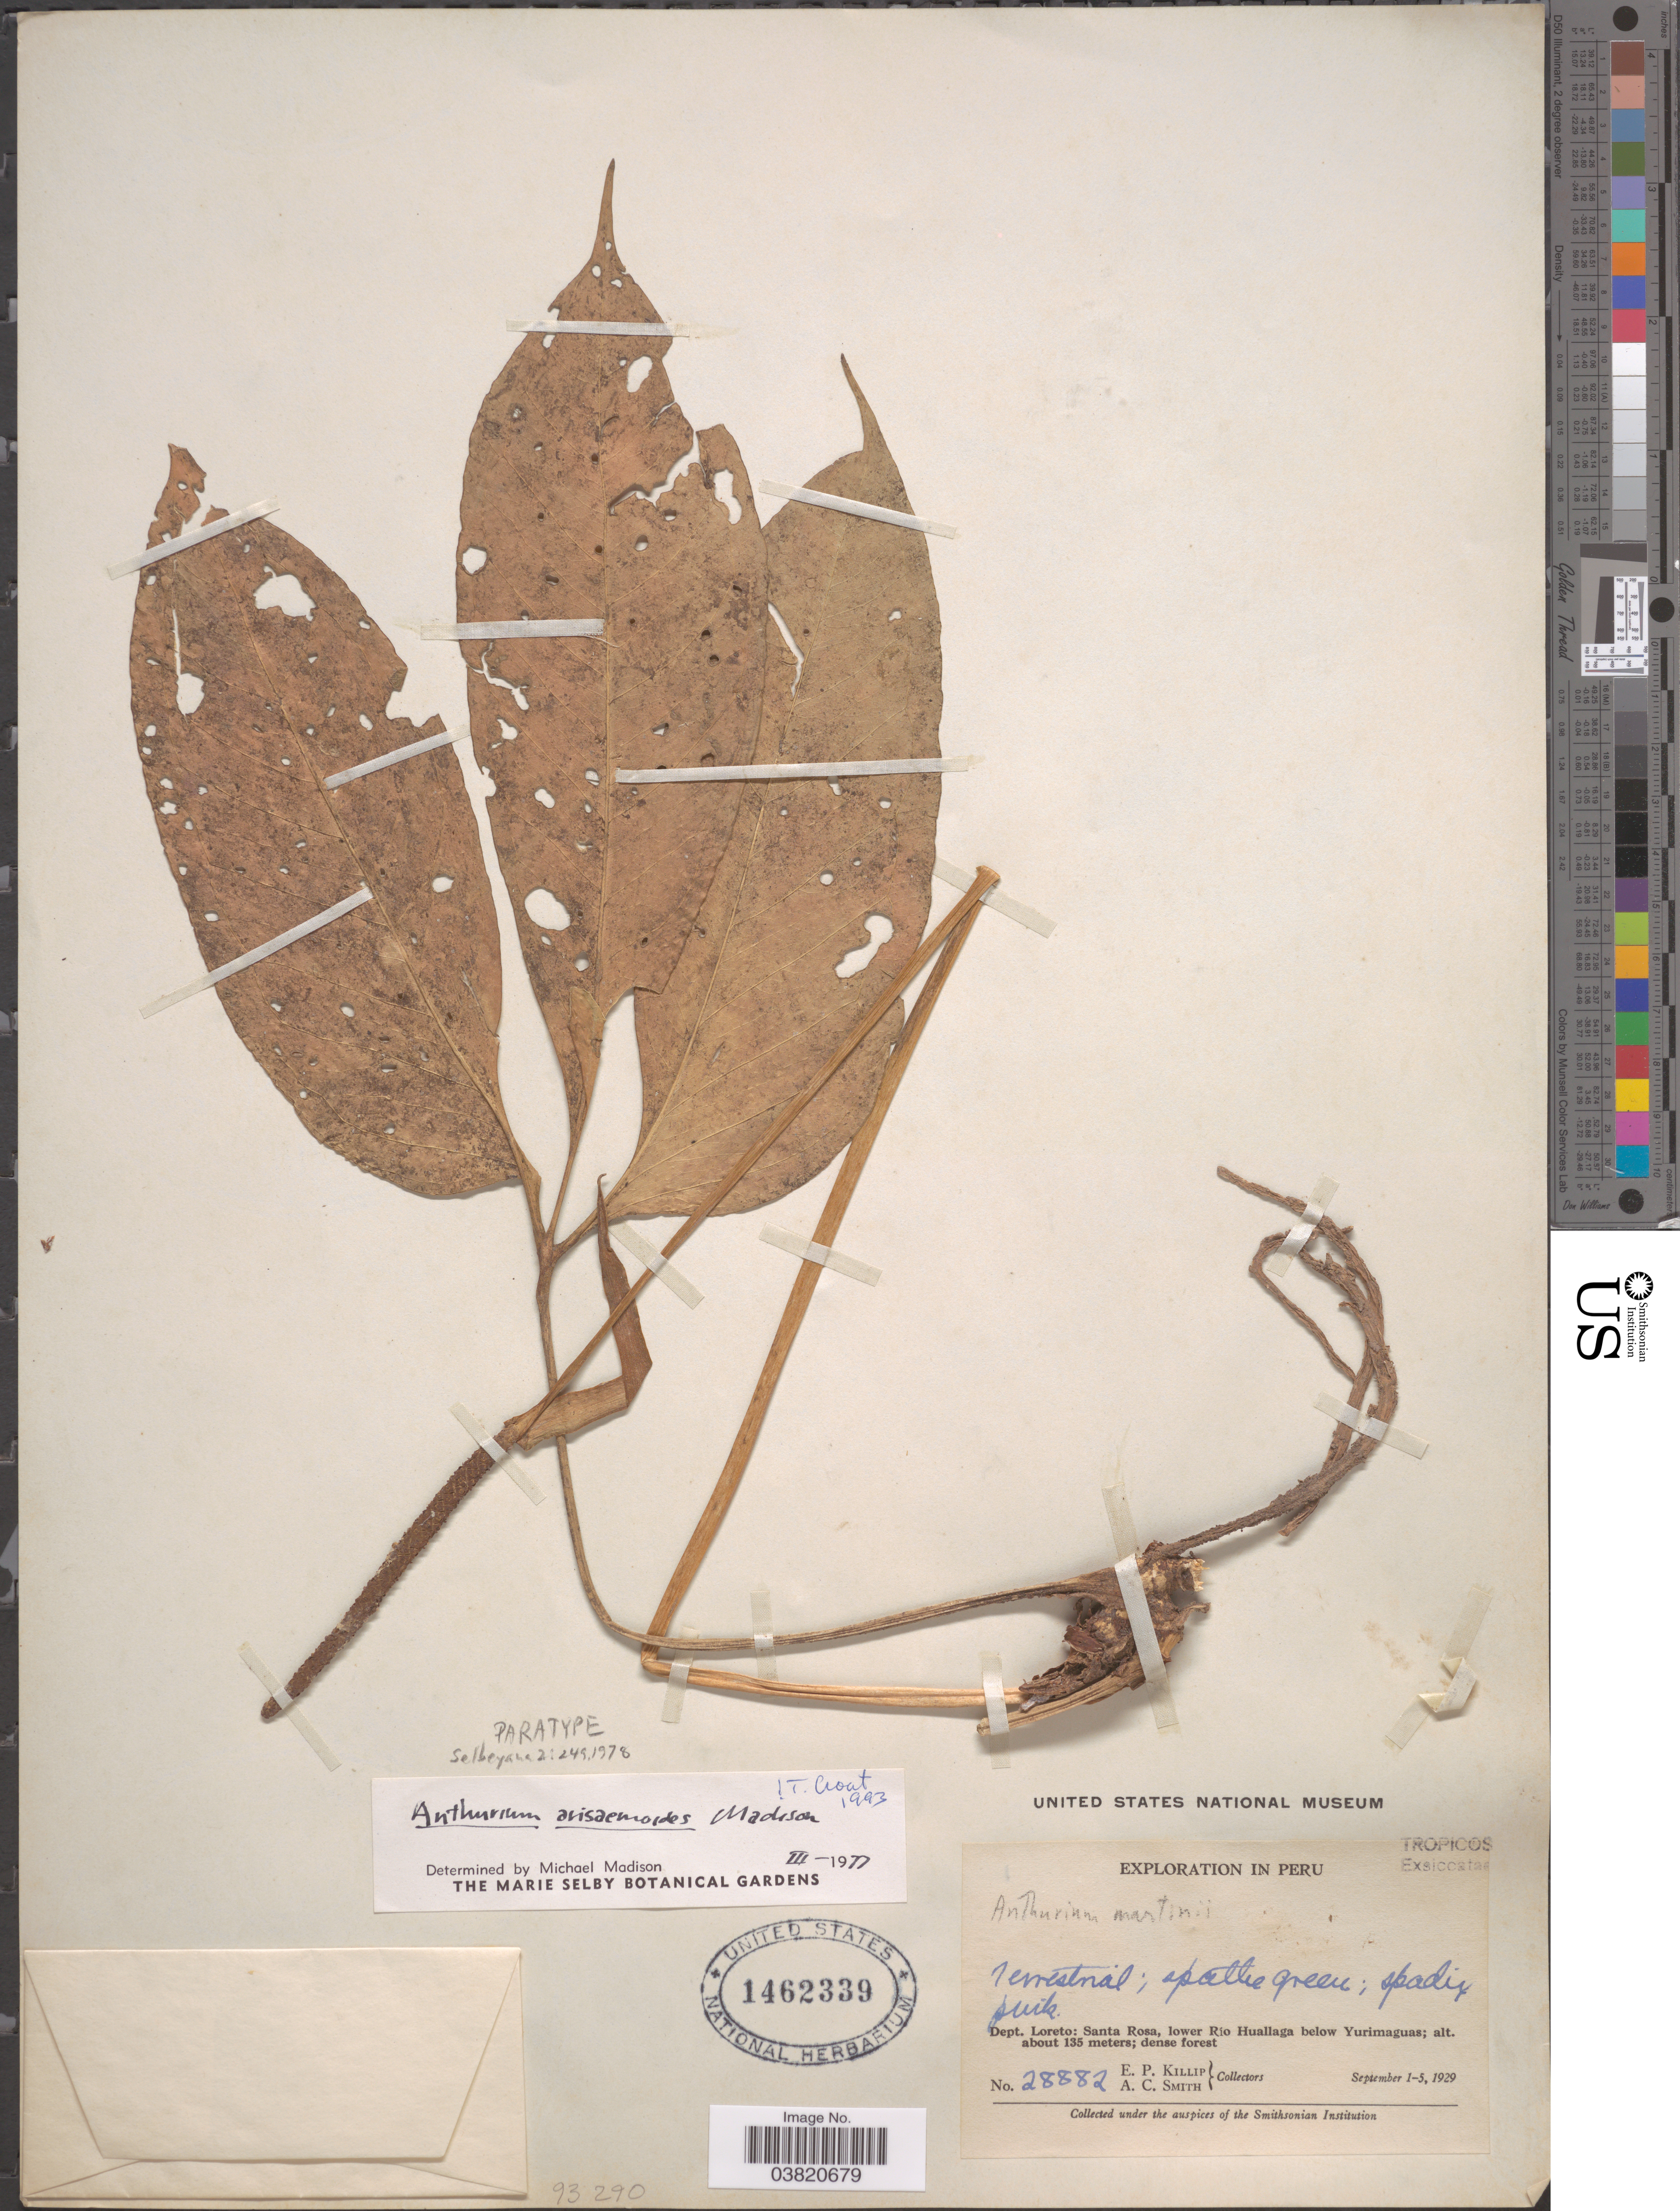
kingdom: Plantae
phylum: Tracheophyta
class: Liliopsida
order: Alismatales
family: Araceae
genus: Anthurium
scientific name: Anthurium arisaemoides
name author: Madison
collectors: E. P. Killip & A. C. Smith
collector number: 28882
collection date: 1929-09-01/1929-09-05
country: Peru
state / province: Loreto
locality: Dept. Loreto: Santa Rosa, lower Río Huallaga below Yurimaguas.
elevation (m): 135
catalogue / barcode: US 1462339